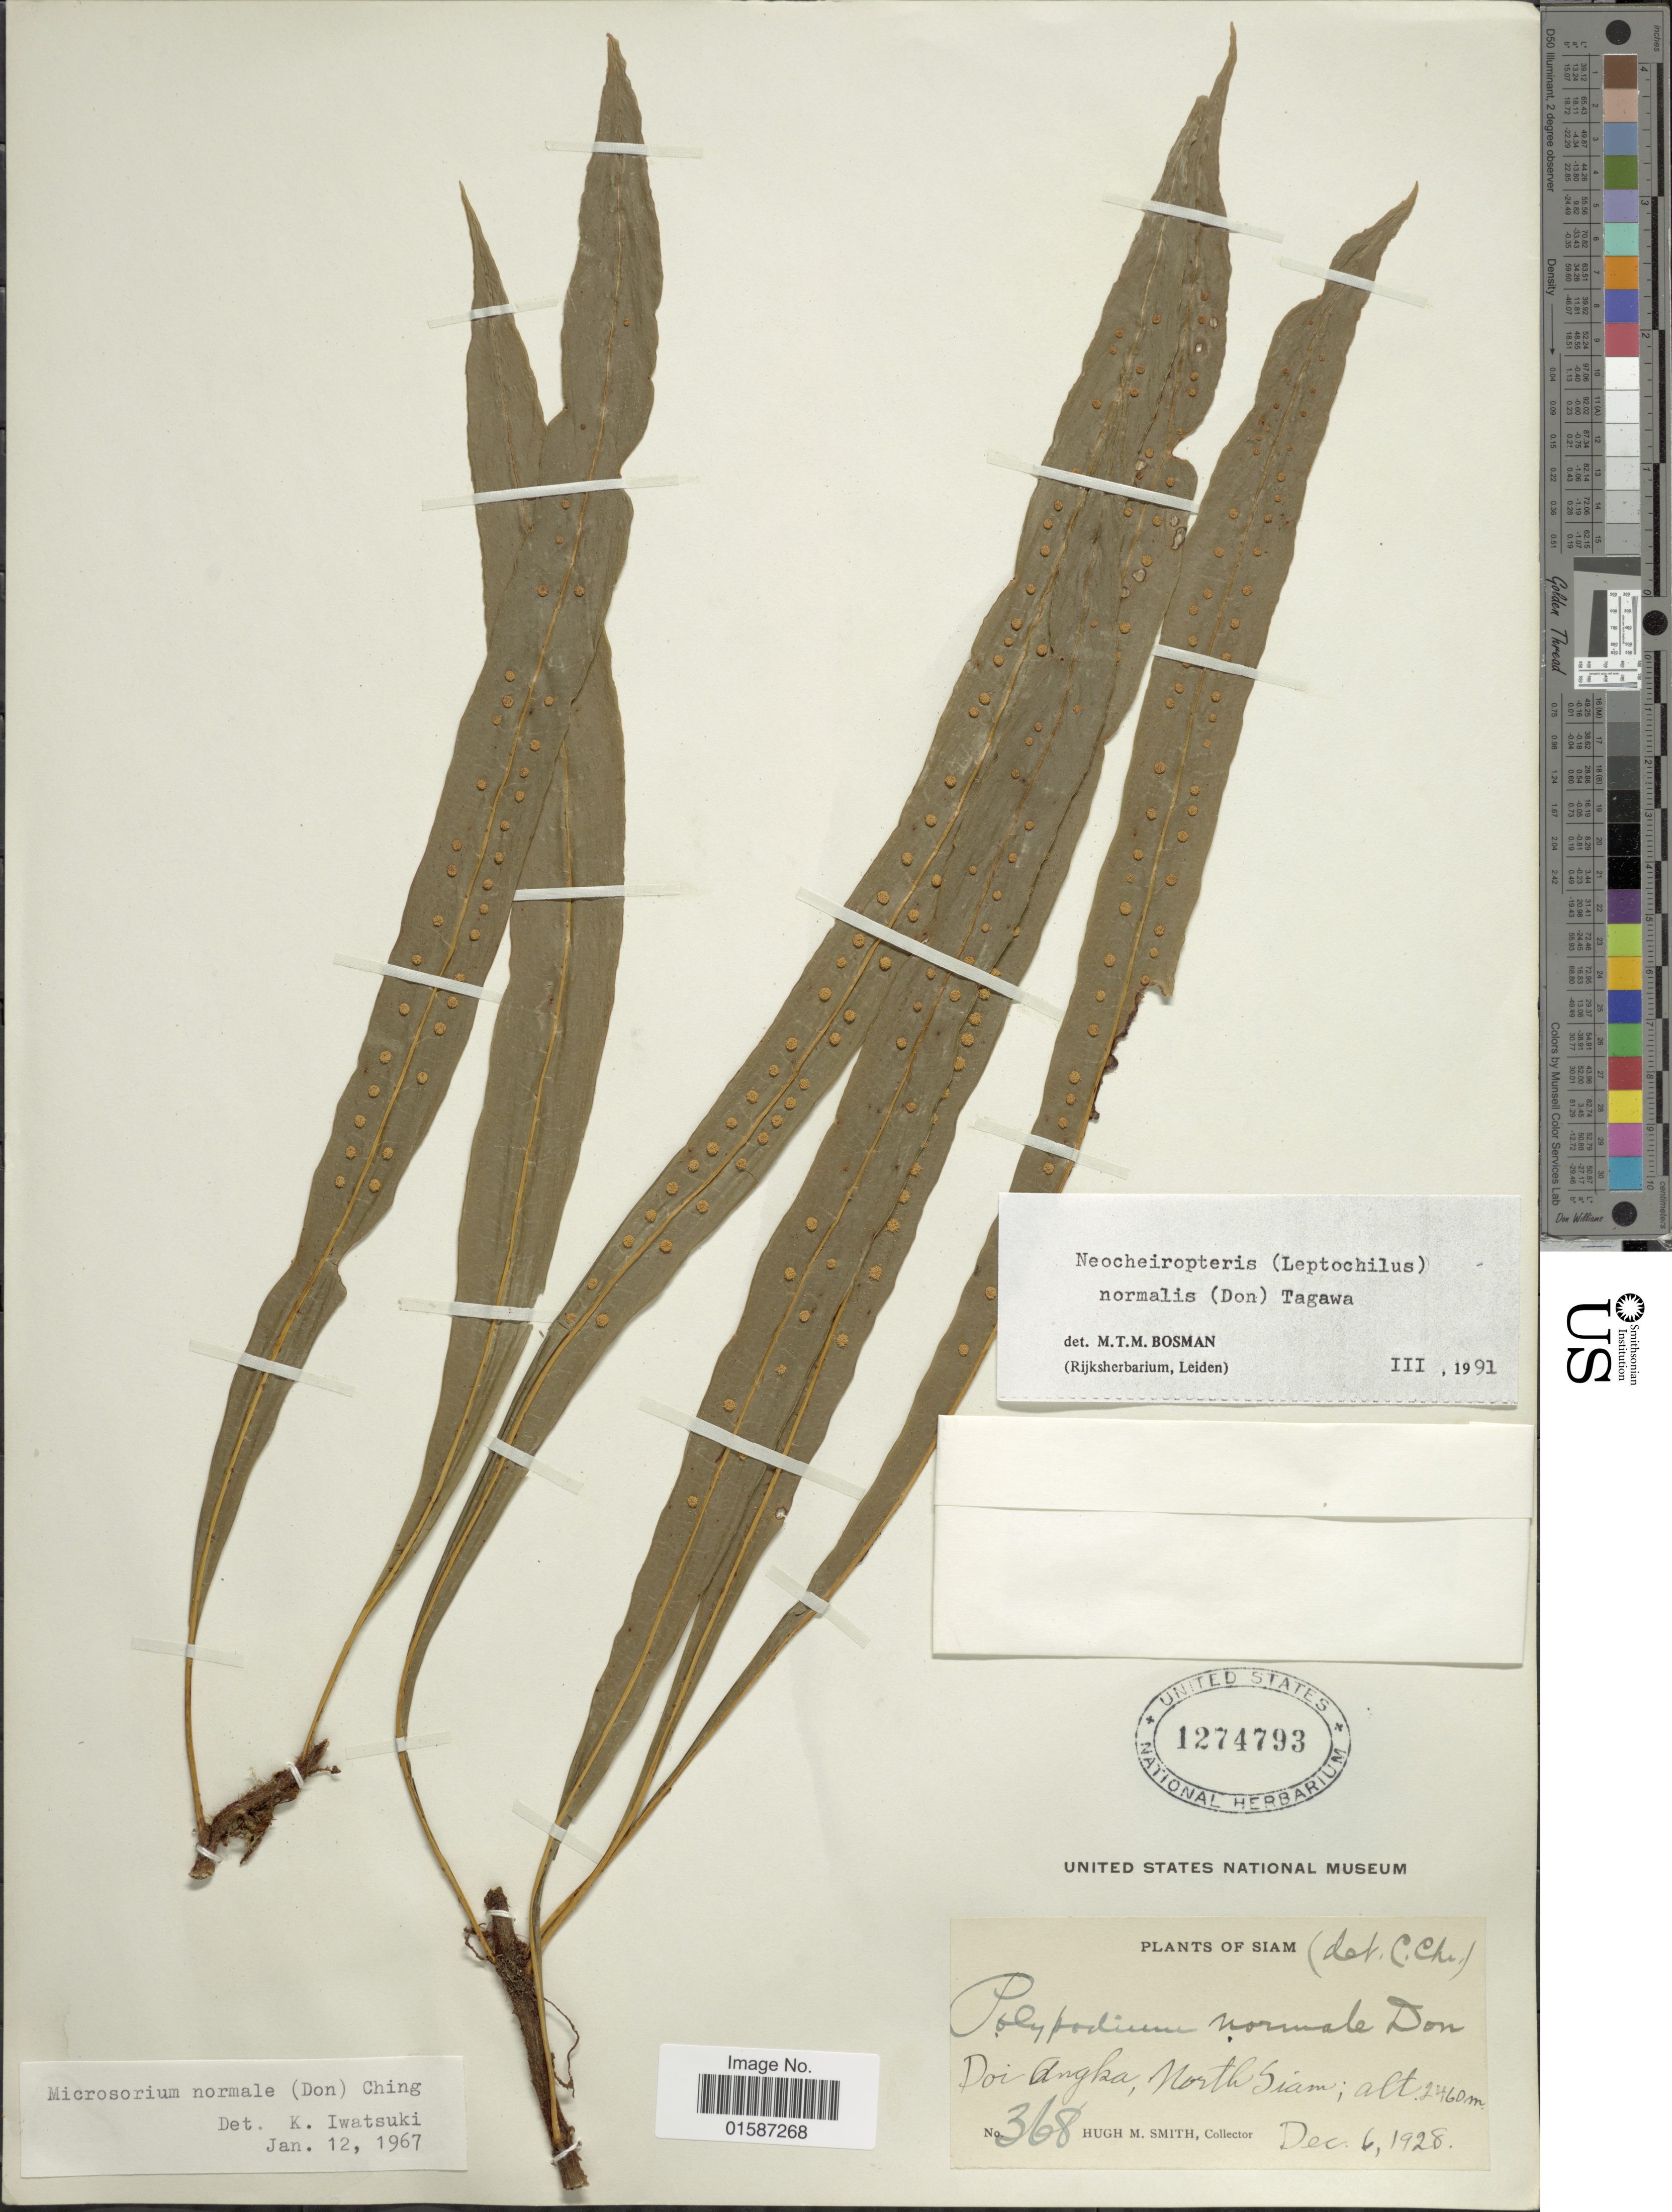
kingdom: Plantae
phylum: Tracheophyta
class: Polypodiopsida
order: Polypodiales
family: Polypodiaceae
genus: Tricholepidium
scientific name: Tricholepidium normale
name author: (D. Don) Ching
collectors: H. M. Smith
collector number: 368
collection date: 1928-12-06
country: Thailand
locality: Siam, Doi Angka, North Siam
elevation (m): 2460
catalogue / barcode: US 1274793